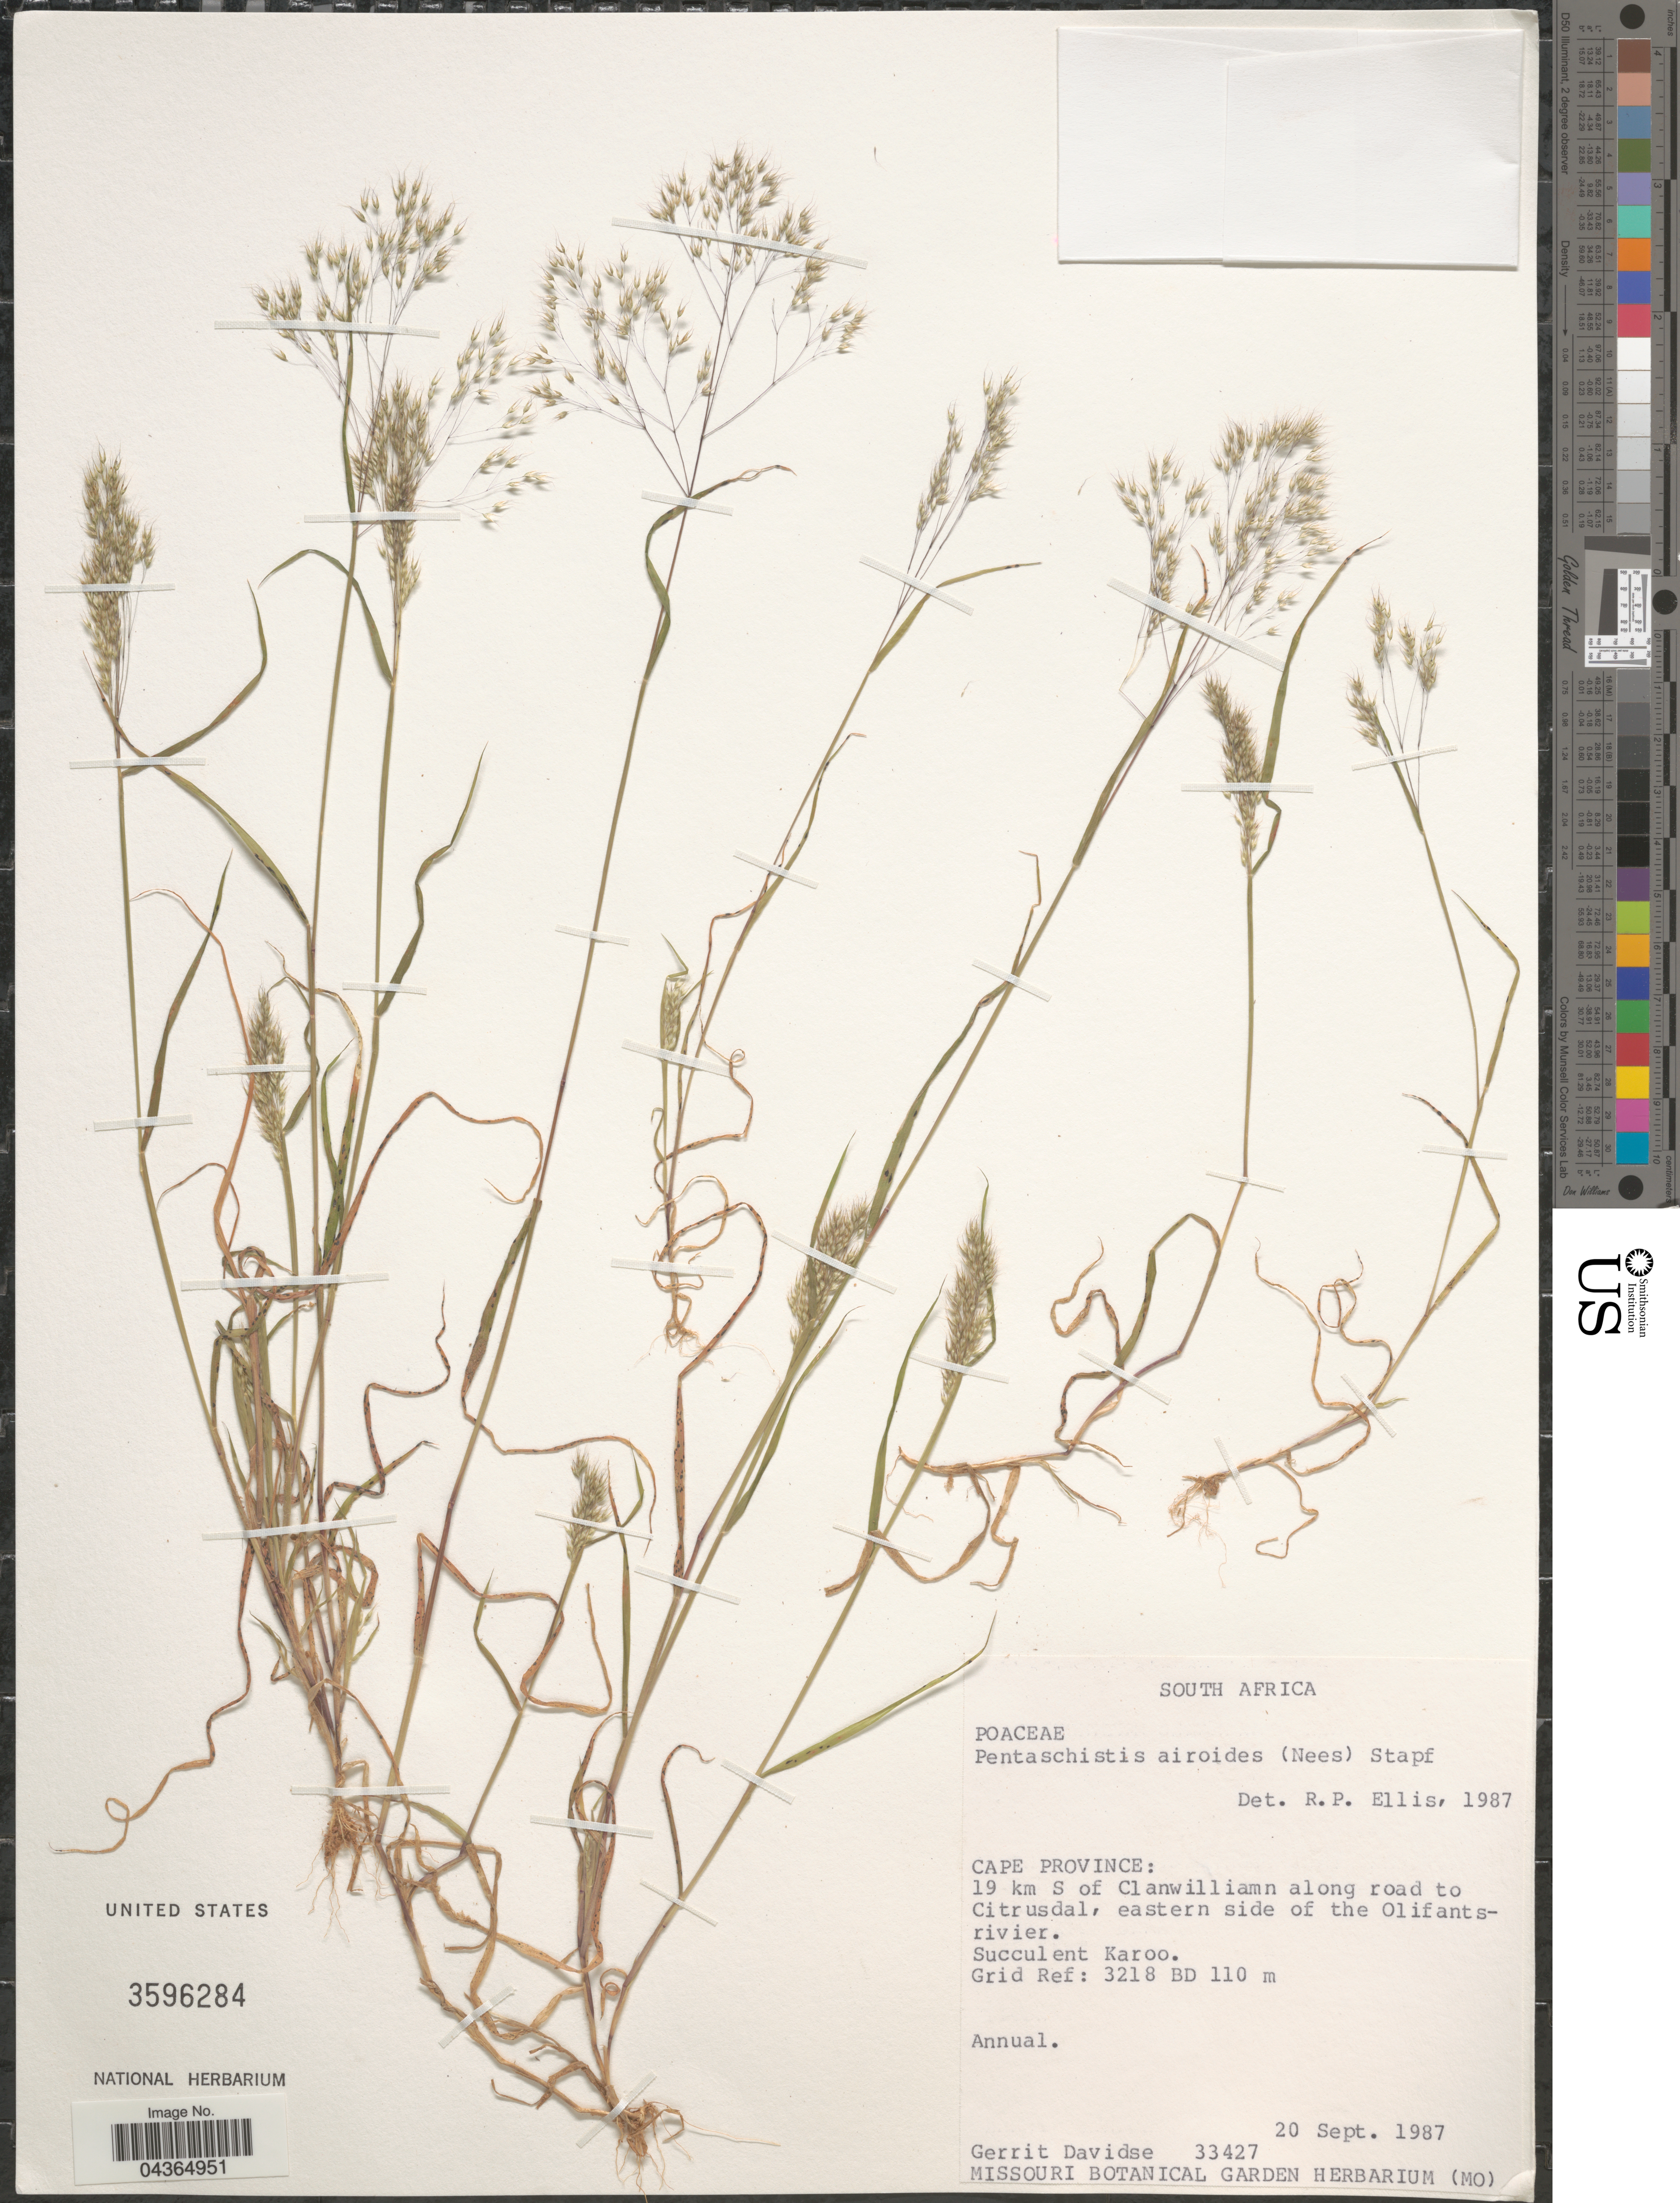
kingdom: Plantae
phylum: Tracheophyta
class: Liliopsida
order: Poales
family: Poaceae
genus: Pentameris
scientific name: Pentameris airoides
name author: Nees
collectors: G. Davidse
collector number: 33427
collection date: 1987-09-20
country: South Africa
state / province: Western Cape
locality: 19 km S of Clanwilliamn along road to Citrusdal, eastern side of the Olifants-rivier. Succulent Karoo. Grid Ref: 3218 BD.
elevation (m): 110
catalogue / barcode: US 3596284